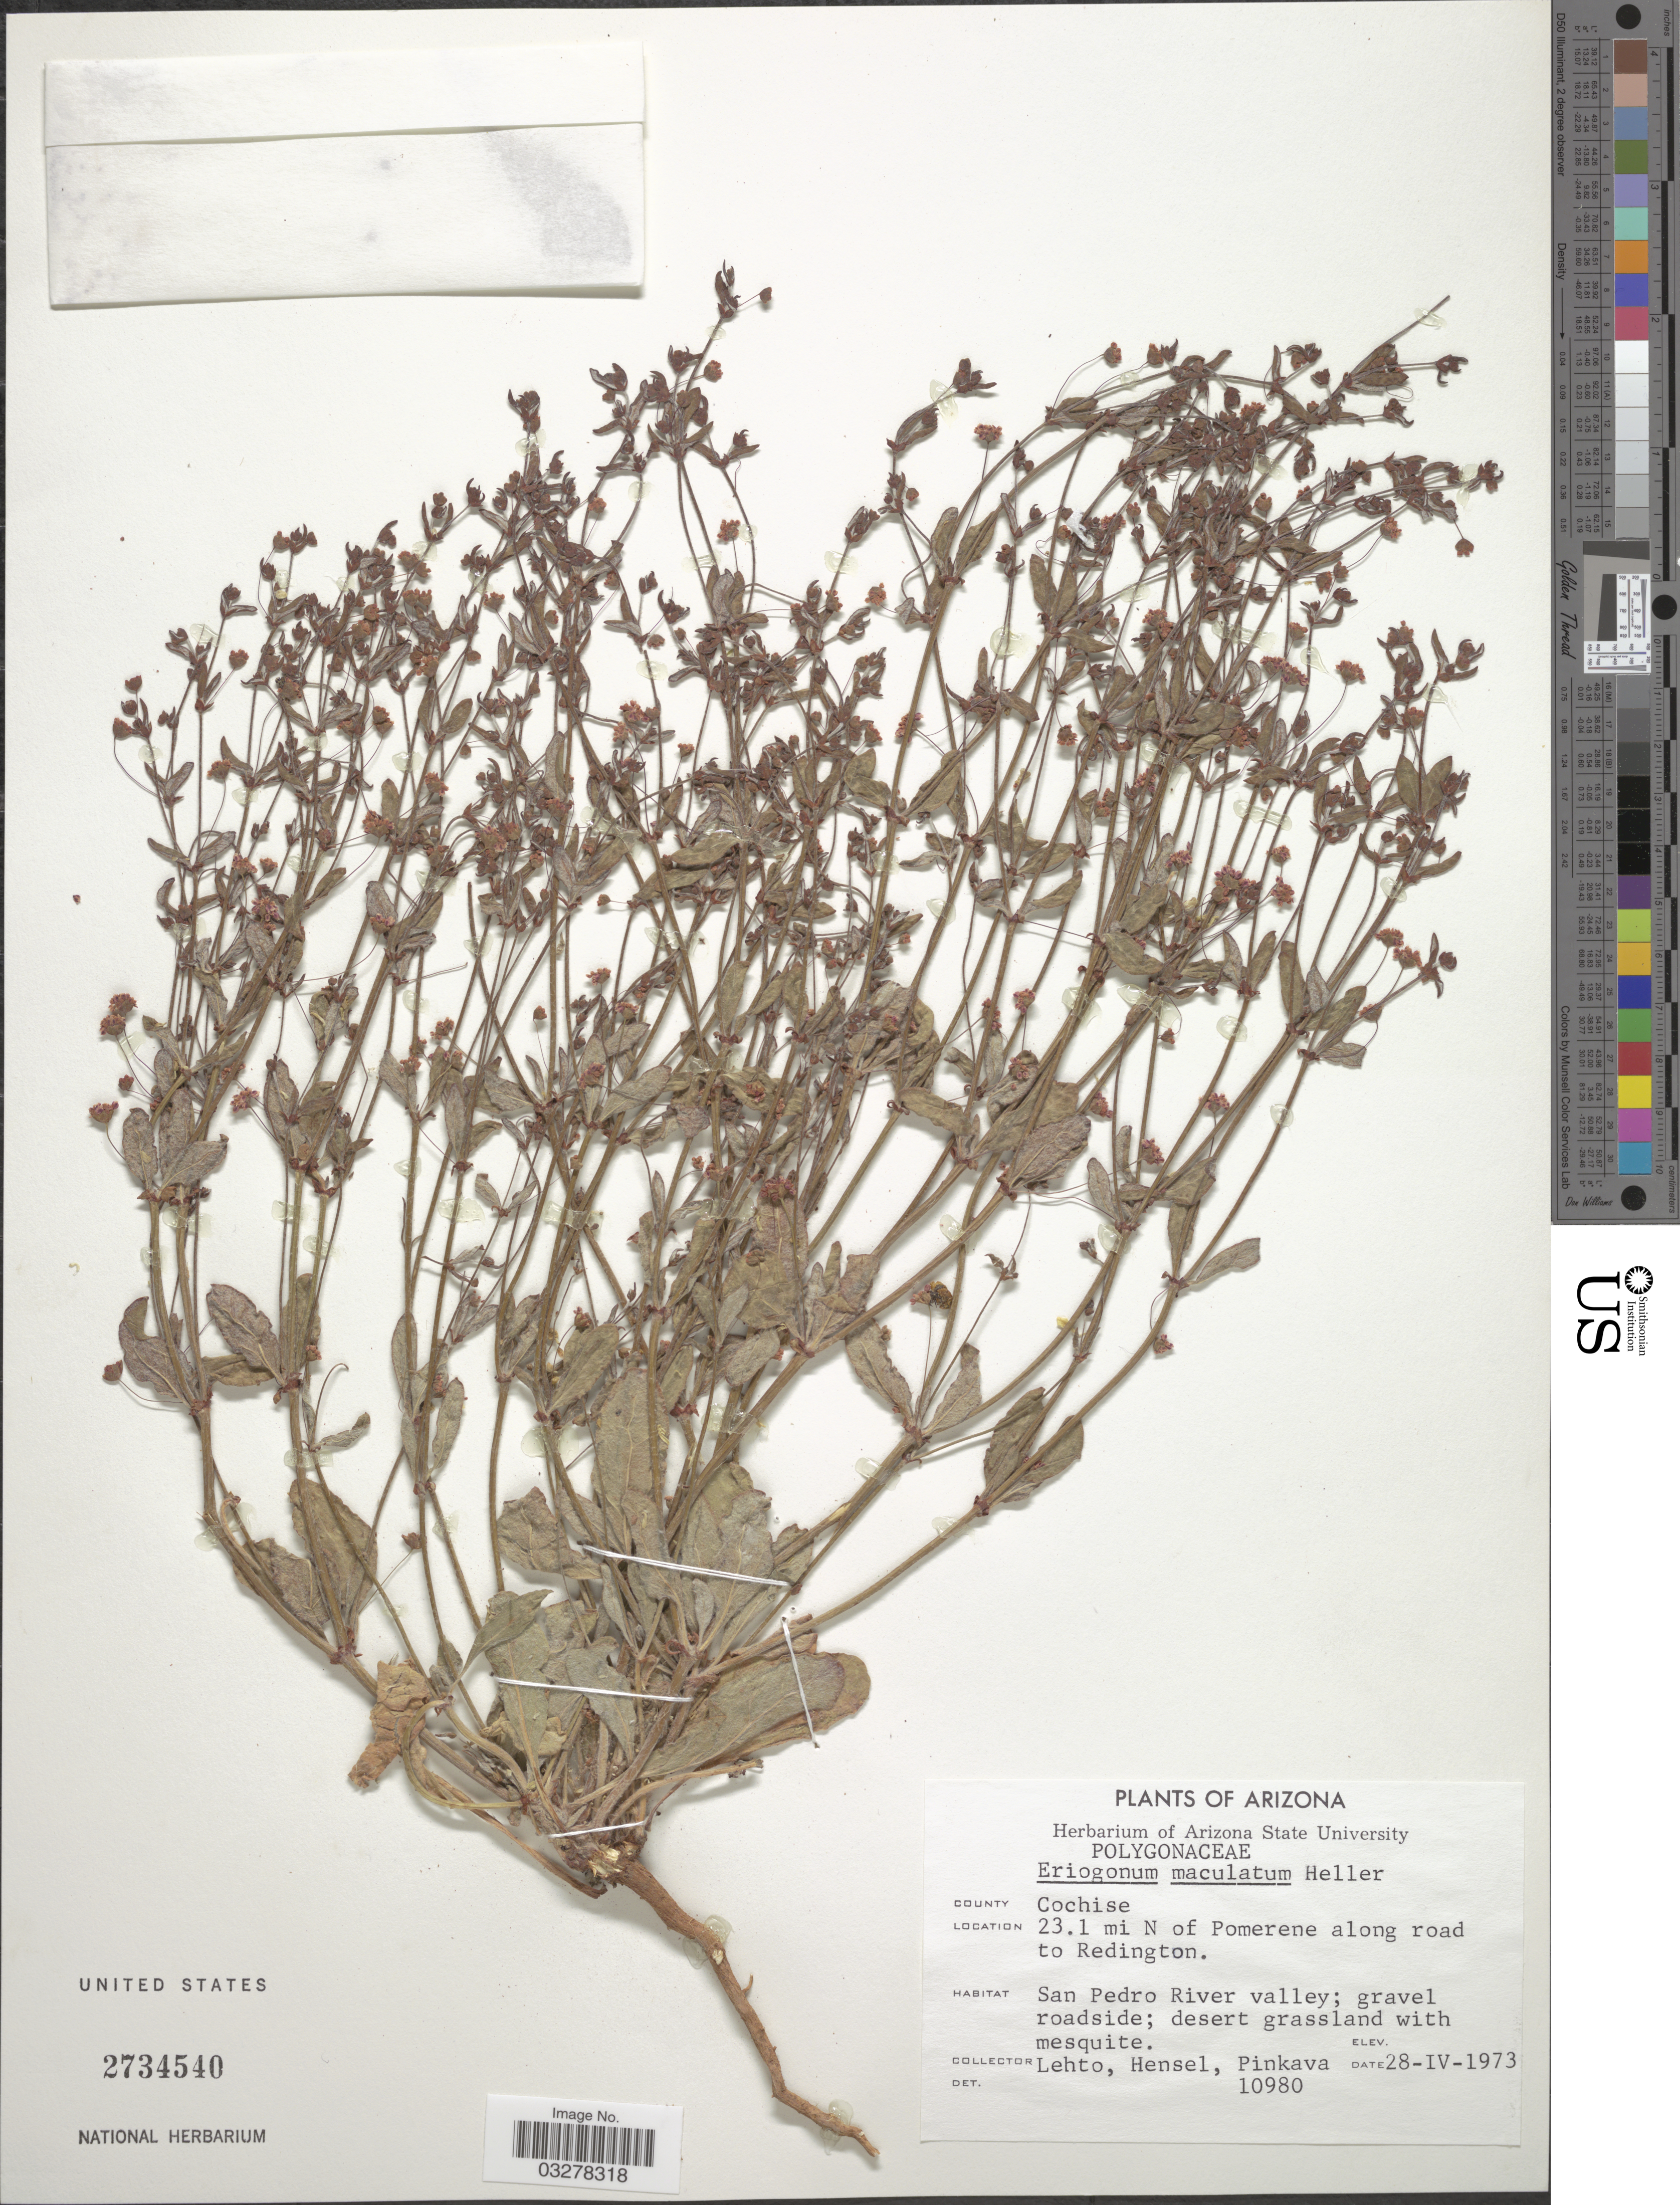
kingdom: Plantae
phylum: Tracheophyta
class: Magnoliopsida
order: Caryophyllales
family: Polygonaceae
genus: Eriogonum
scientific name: Eriogonum maculatum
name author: A. Heller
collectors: -. Lehto, -. Hensel & -. Pinkava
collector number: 10980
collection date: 1973-04-28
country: United States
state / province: Arizona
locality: County Cochise. 23.1 mi N of Pomerene along road to Redington. San Pedro River valley.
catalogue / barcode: US 2734540